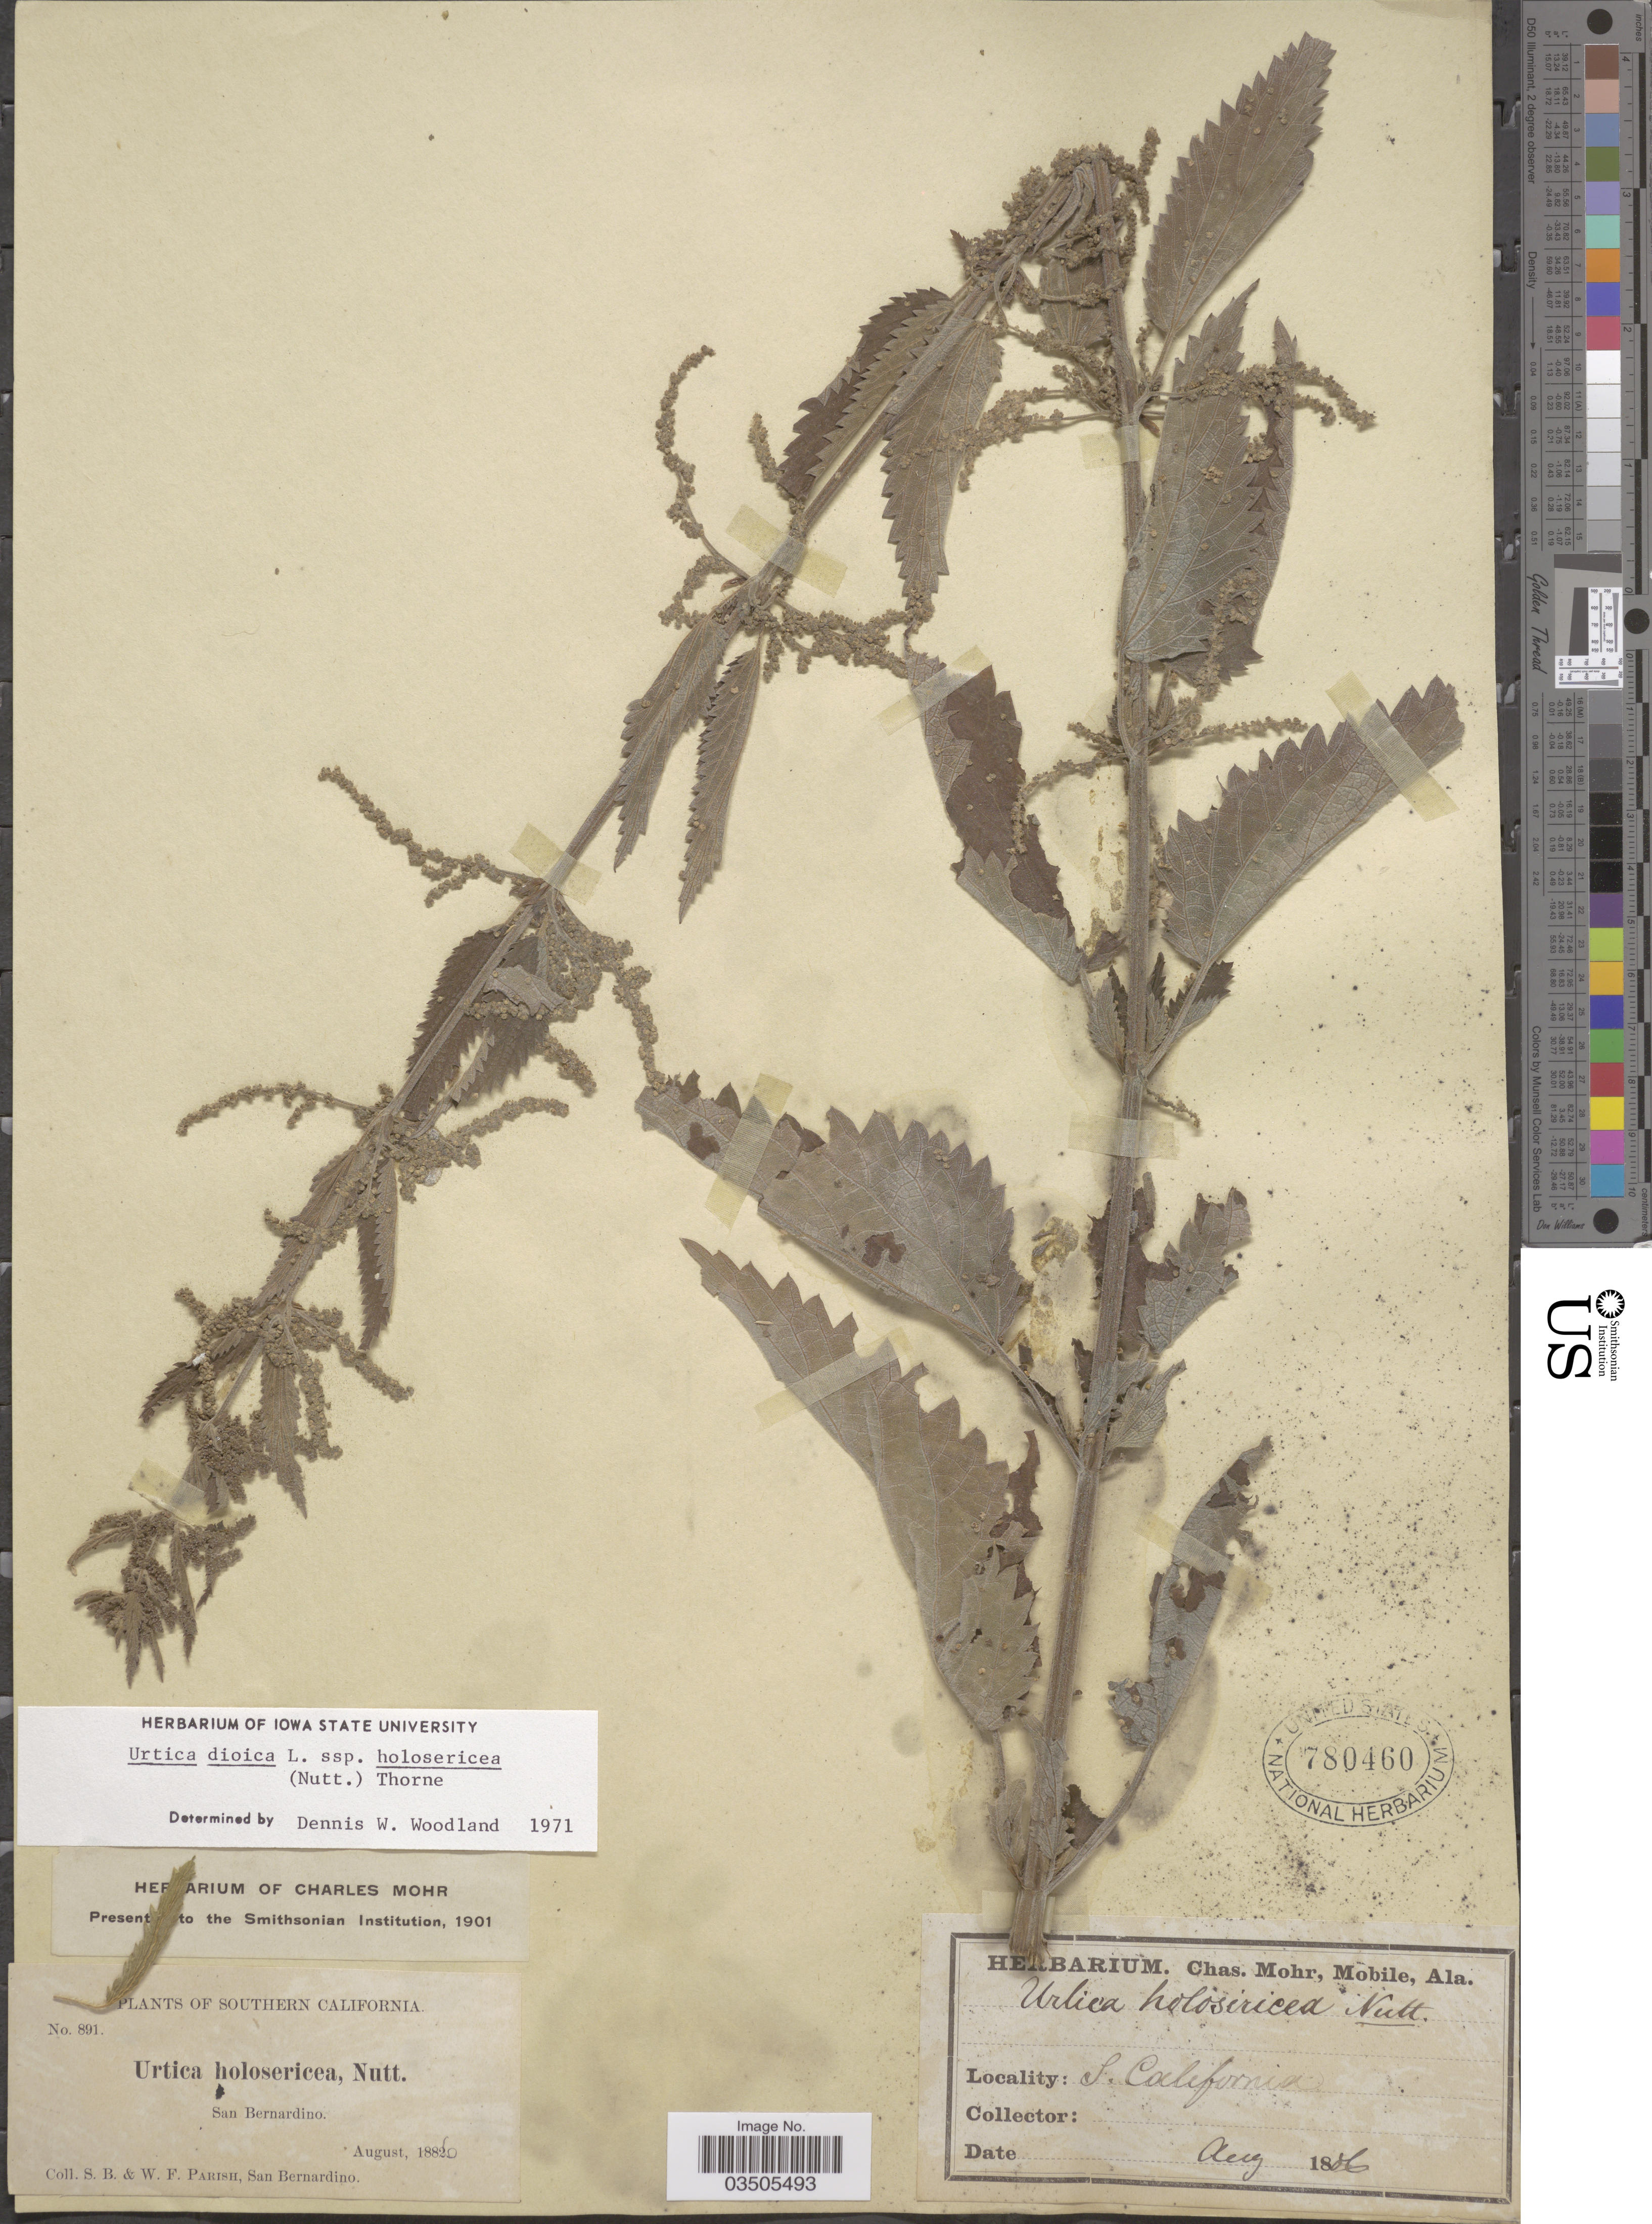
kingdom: Plantae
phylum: Tracheophyta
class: Magnoliopsida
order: Rosales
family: Urticaceae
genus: Urtica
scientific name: Urtica dioica subsp. holosericea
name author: (Nutt.) Thorne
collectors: S. B. Parish & W. F. Parish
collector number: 891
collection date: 1806-08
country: United States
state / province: California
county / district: San Bernardino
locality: Southern California. San Bernardino.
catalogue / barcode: US 780460